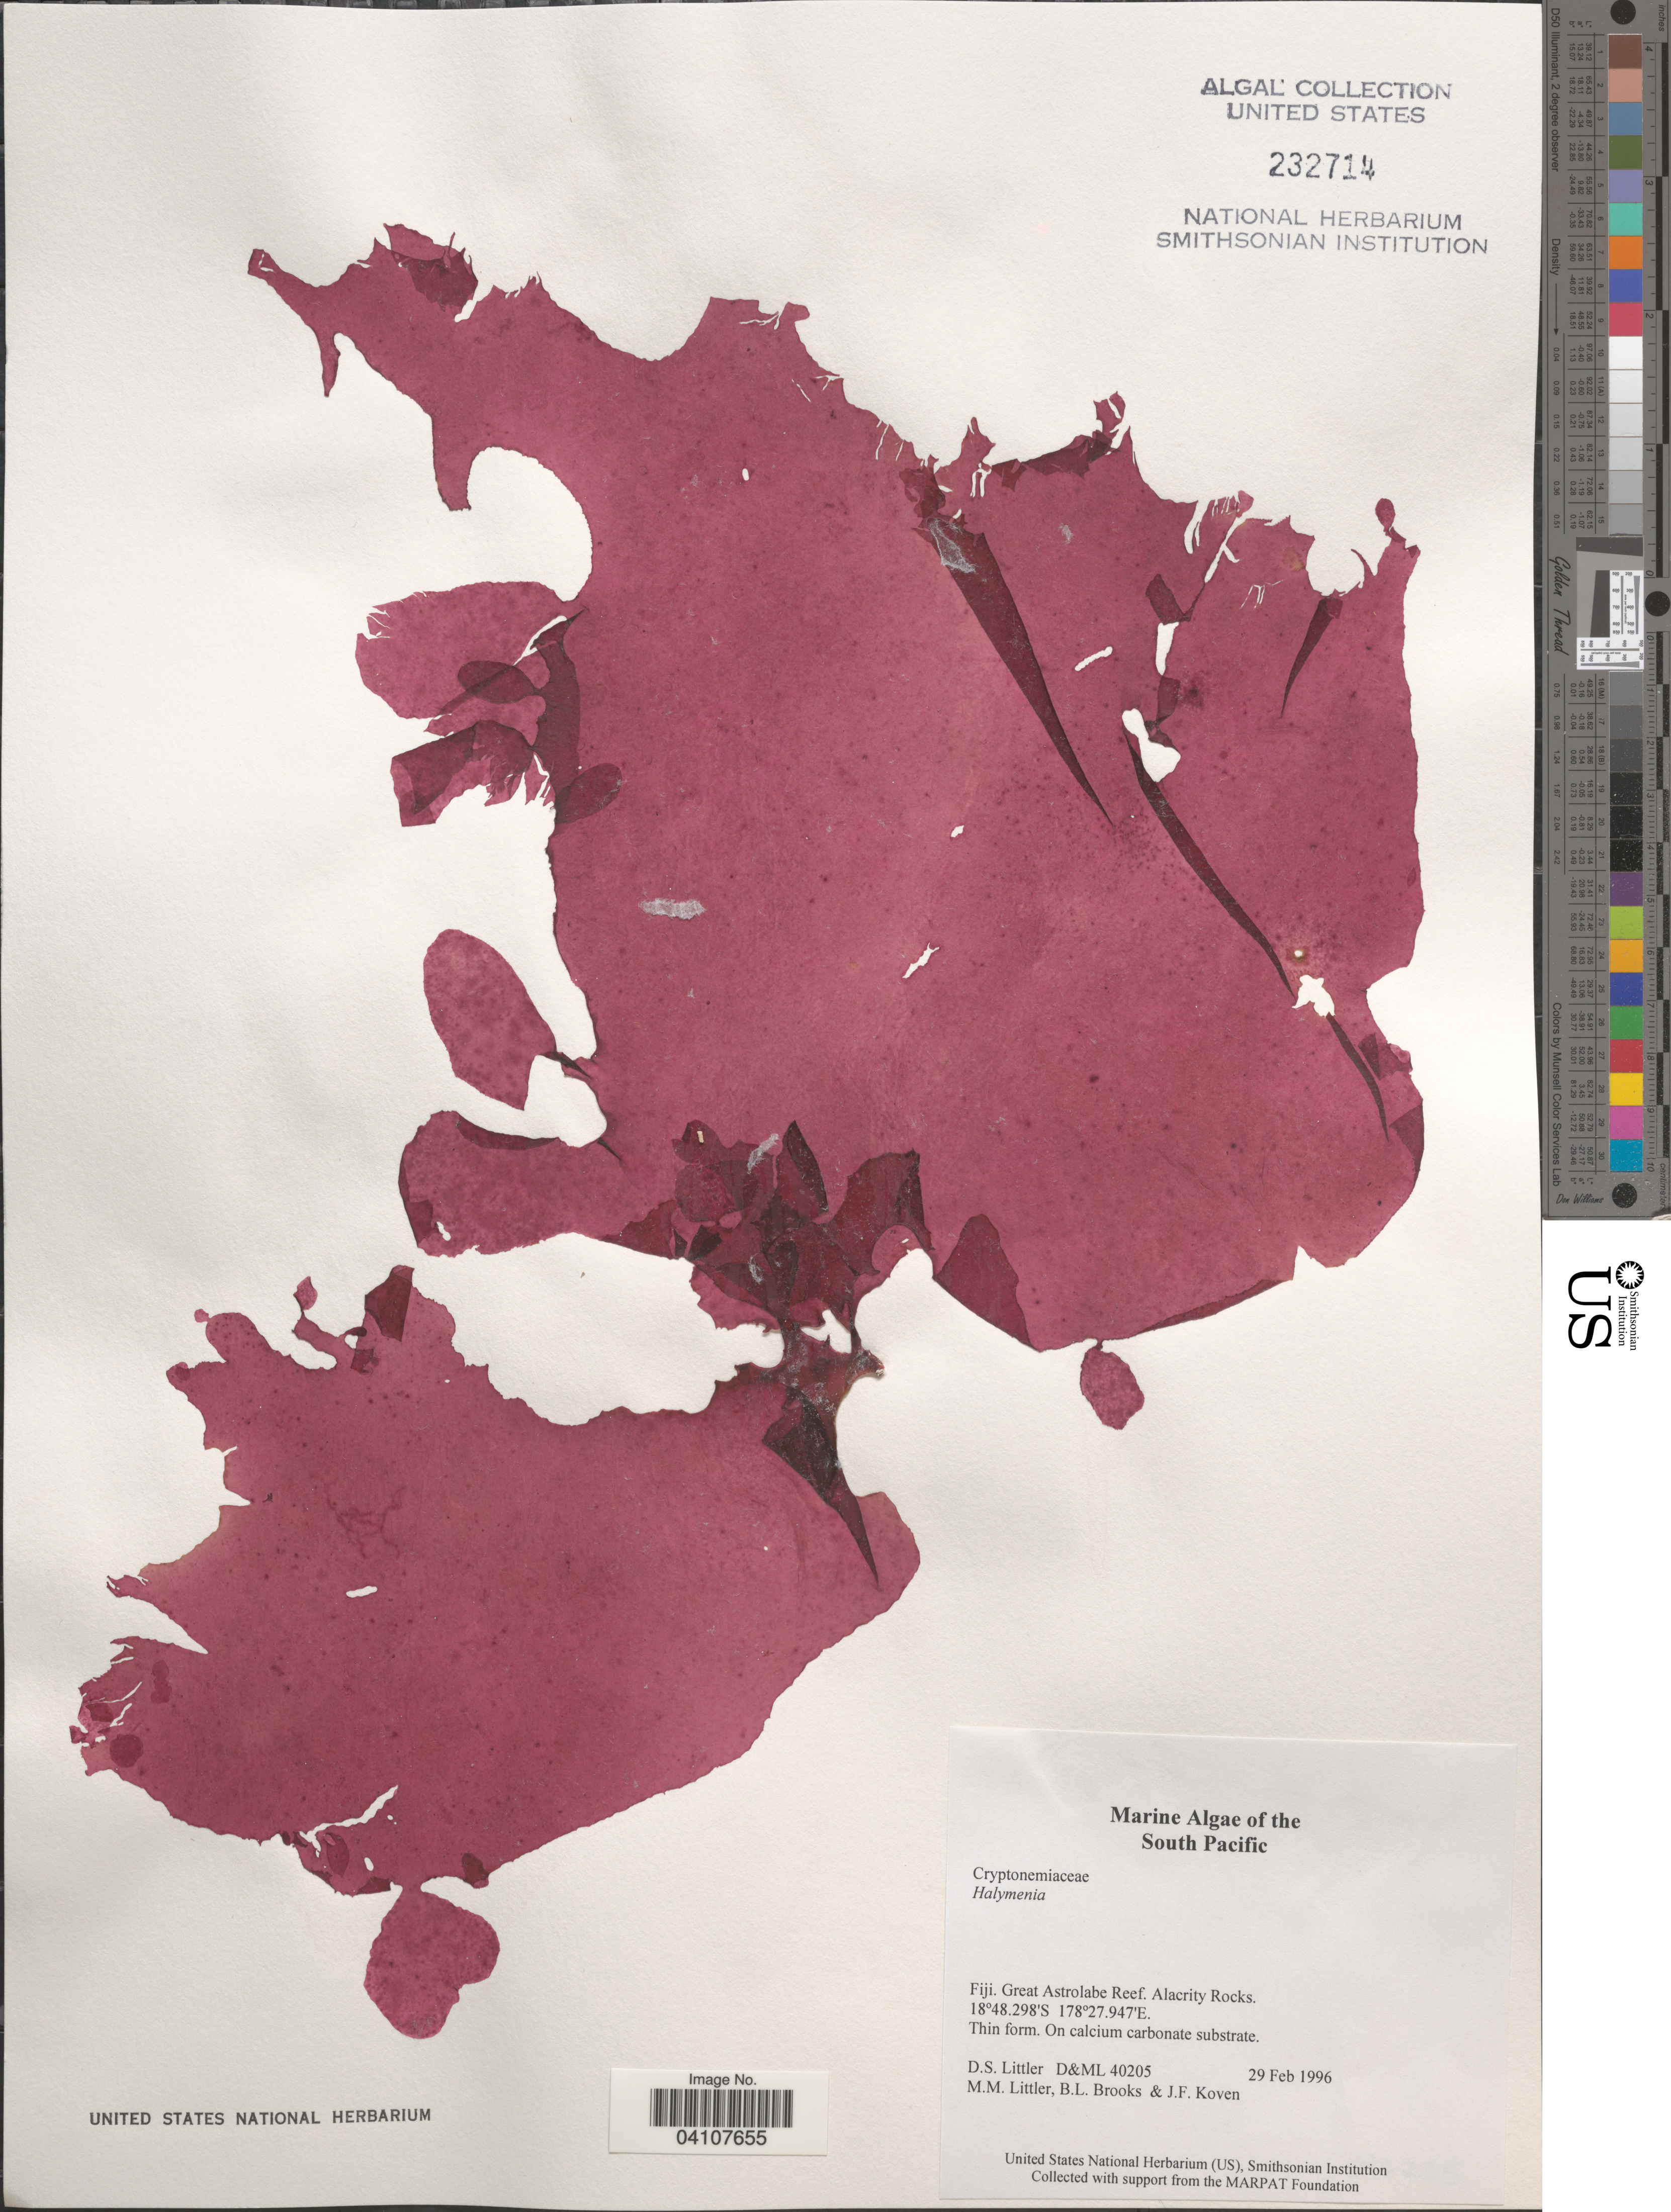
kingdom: Plantae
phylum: Rhodophyta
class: Florideophyceae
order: Halymeniales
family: Halymeniaceae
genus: Halymenia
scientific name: Halymenia sp.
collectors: D. S. Littler, B. Brooks & J. Koven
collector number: D&ML40205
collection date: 1996-02-29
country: Fiji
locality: South Pacific. Great Astrolabe Reef. Alacrity Rocks.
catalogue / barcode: US 232714